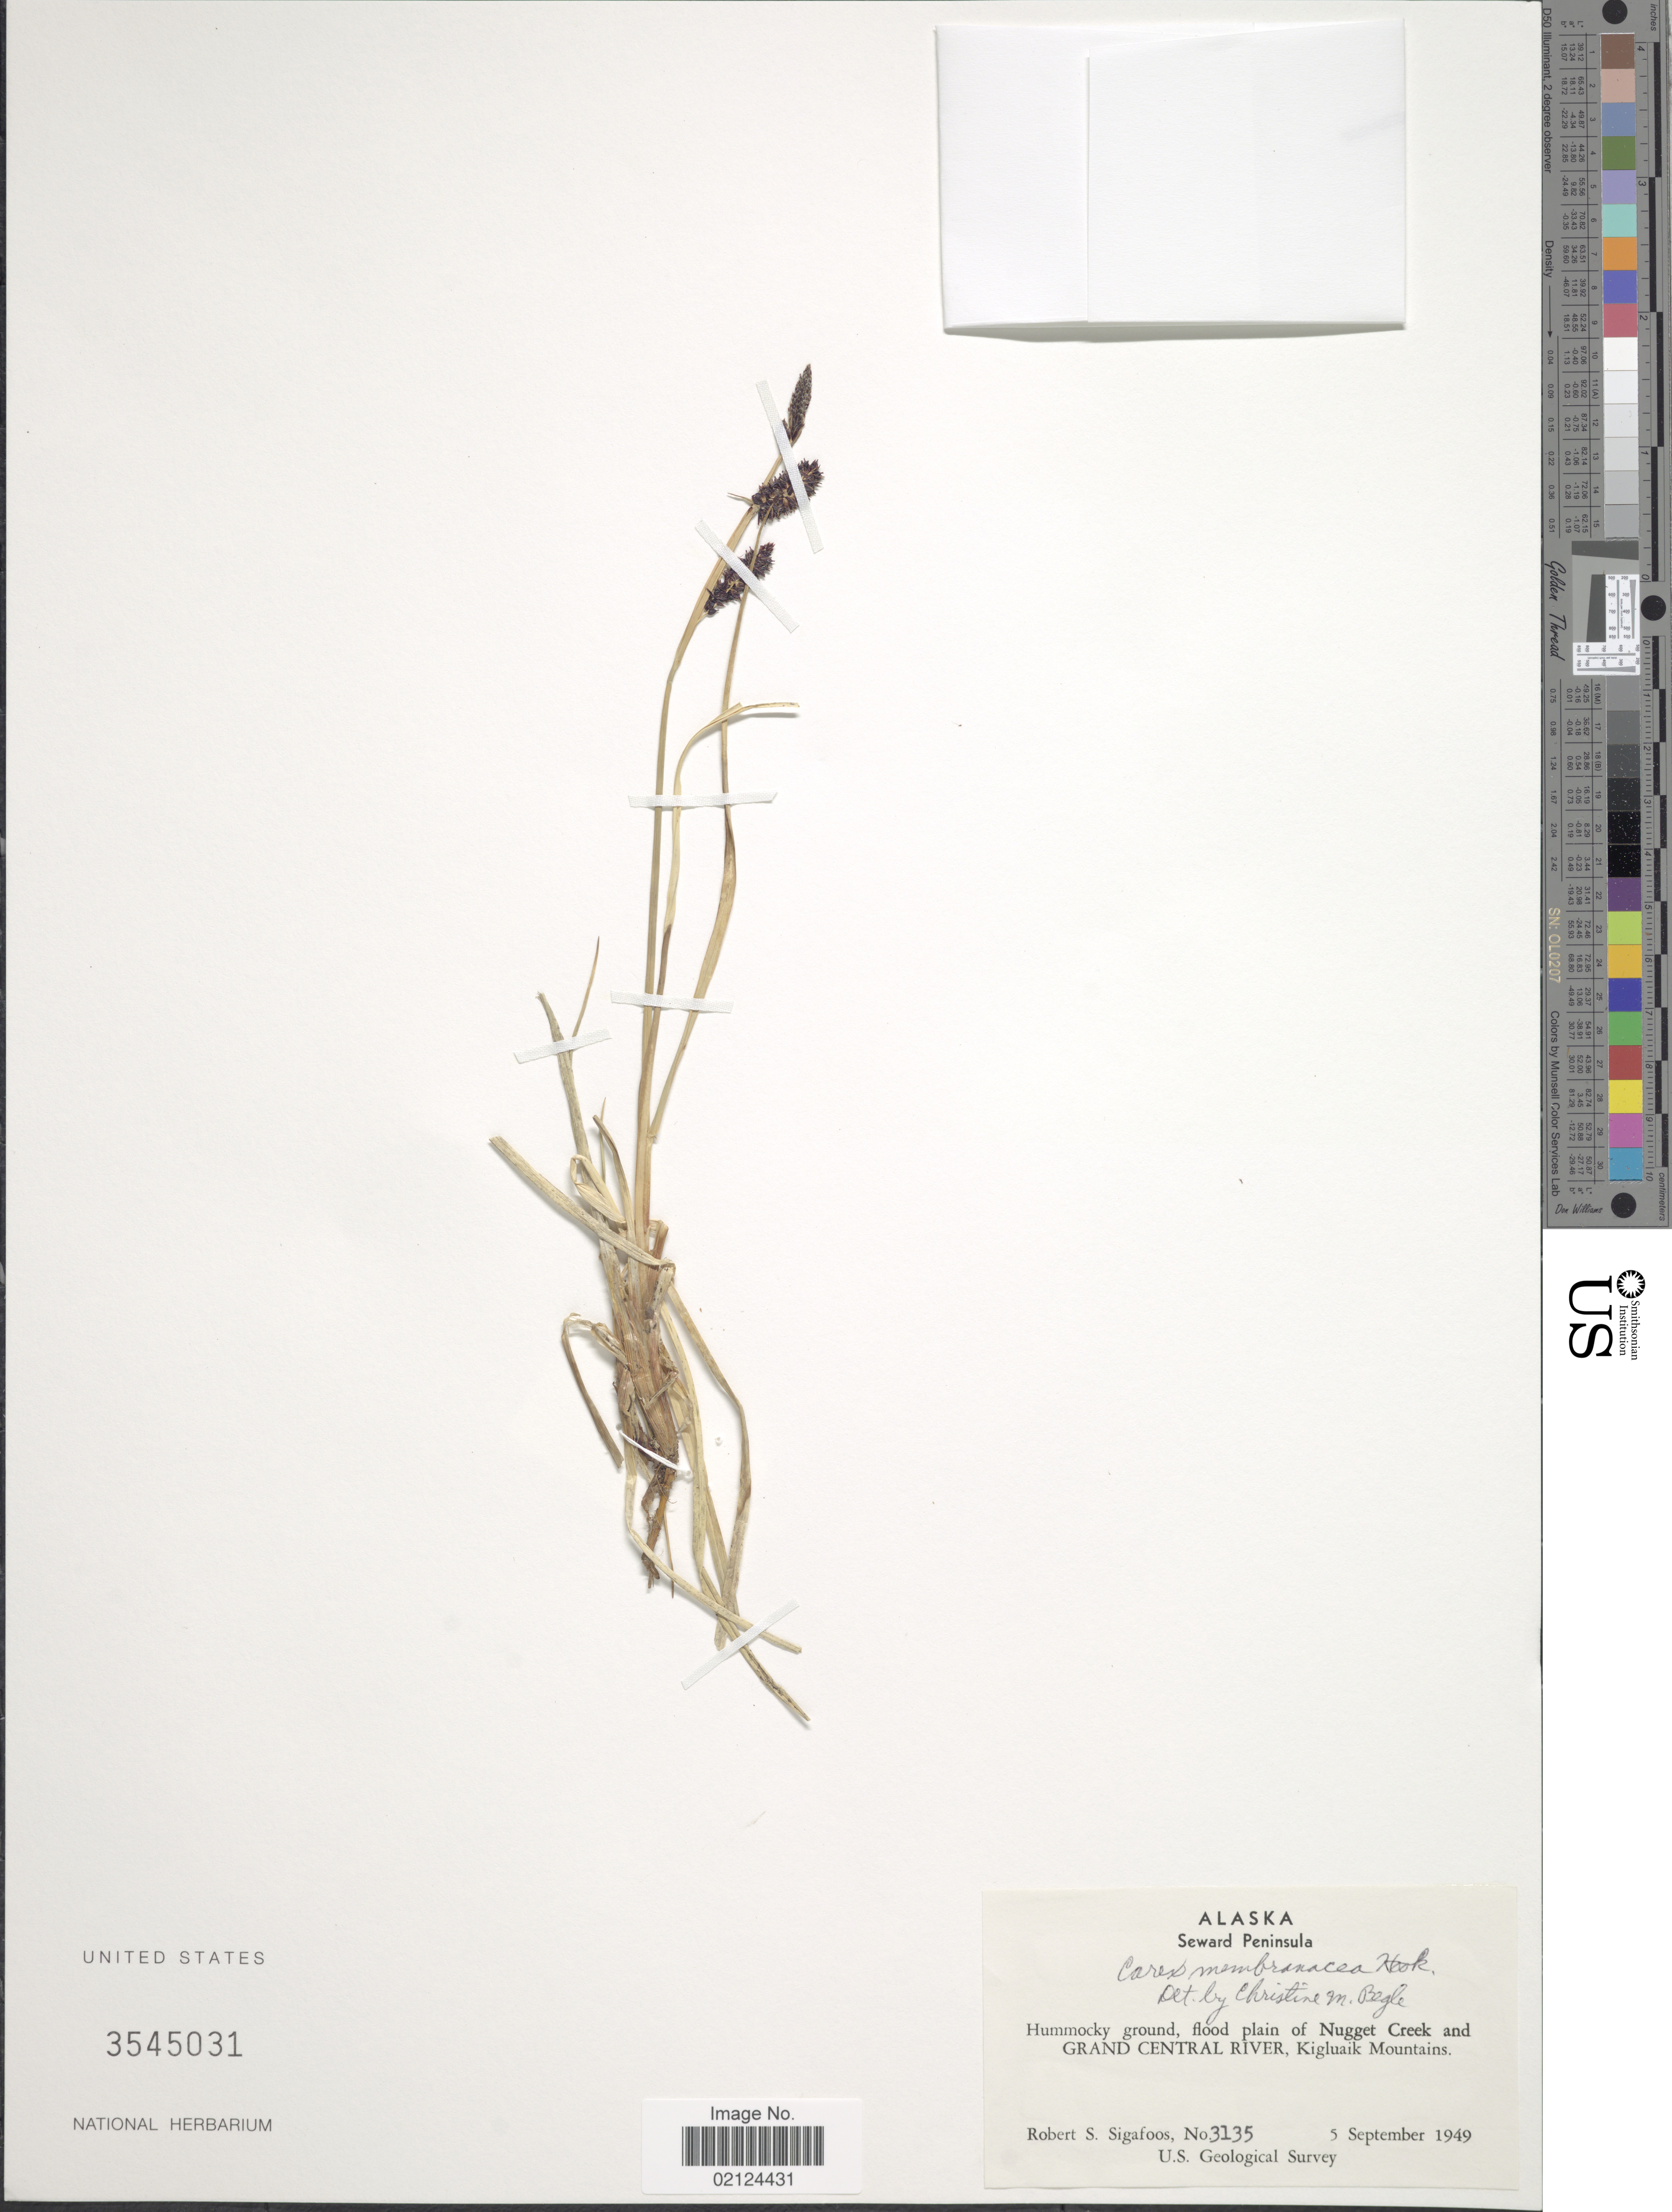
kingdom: Plantae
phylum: Tracheophyta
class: Liliopsida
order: Poales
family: Cyperaceae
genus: Carex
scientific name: Carex membranacea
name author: Hook.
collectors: R. Sigafoos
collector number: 3135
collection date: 1949-09-05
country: United States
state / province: Alaska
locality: Seward Peninsula, flood plain of Ngget Creek and Grand Central River, Kigluaik Mountains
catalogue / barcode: US 3545031